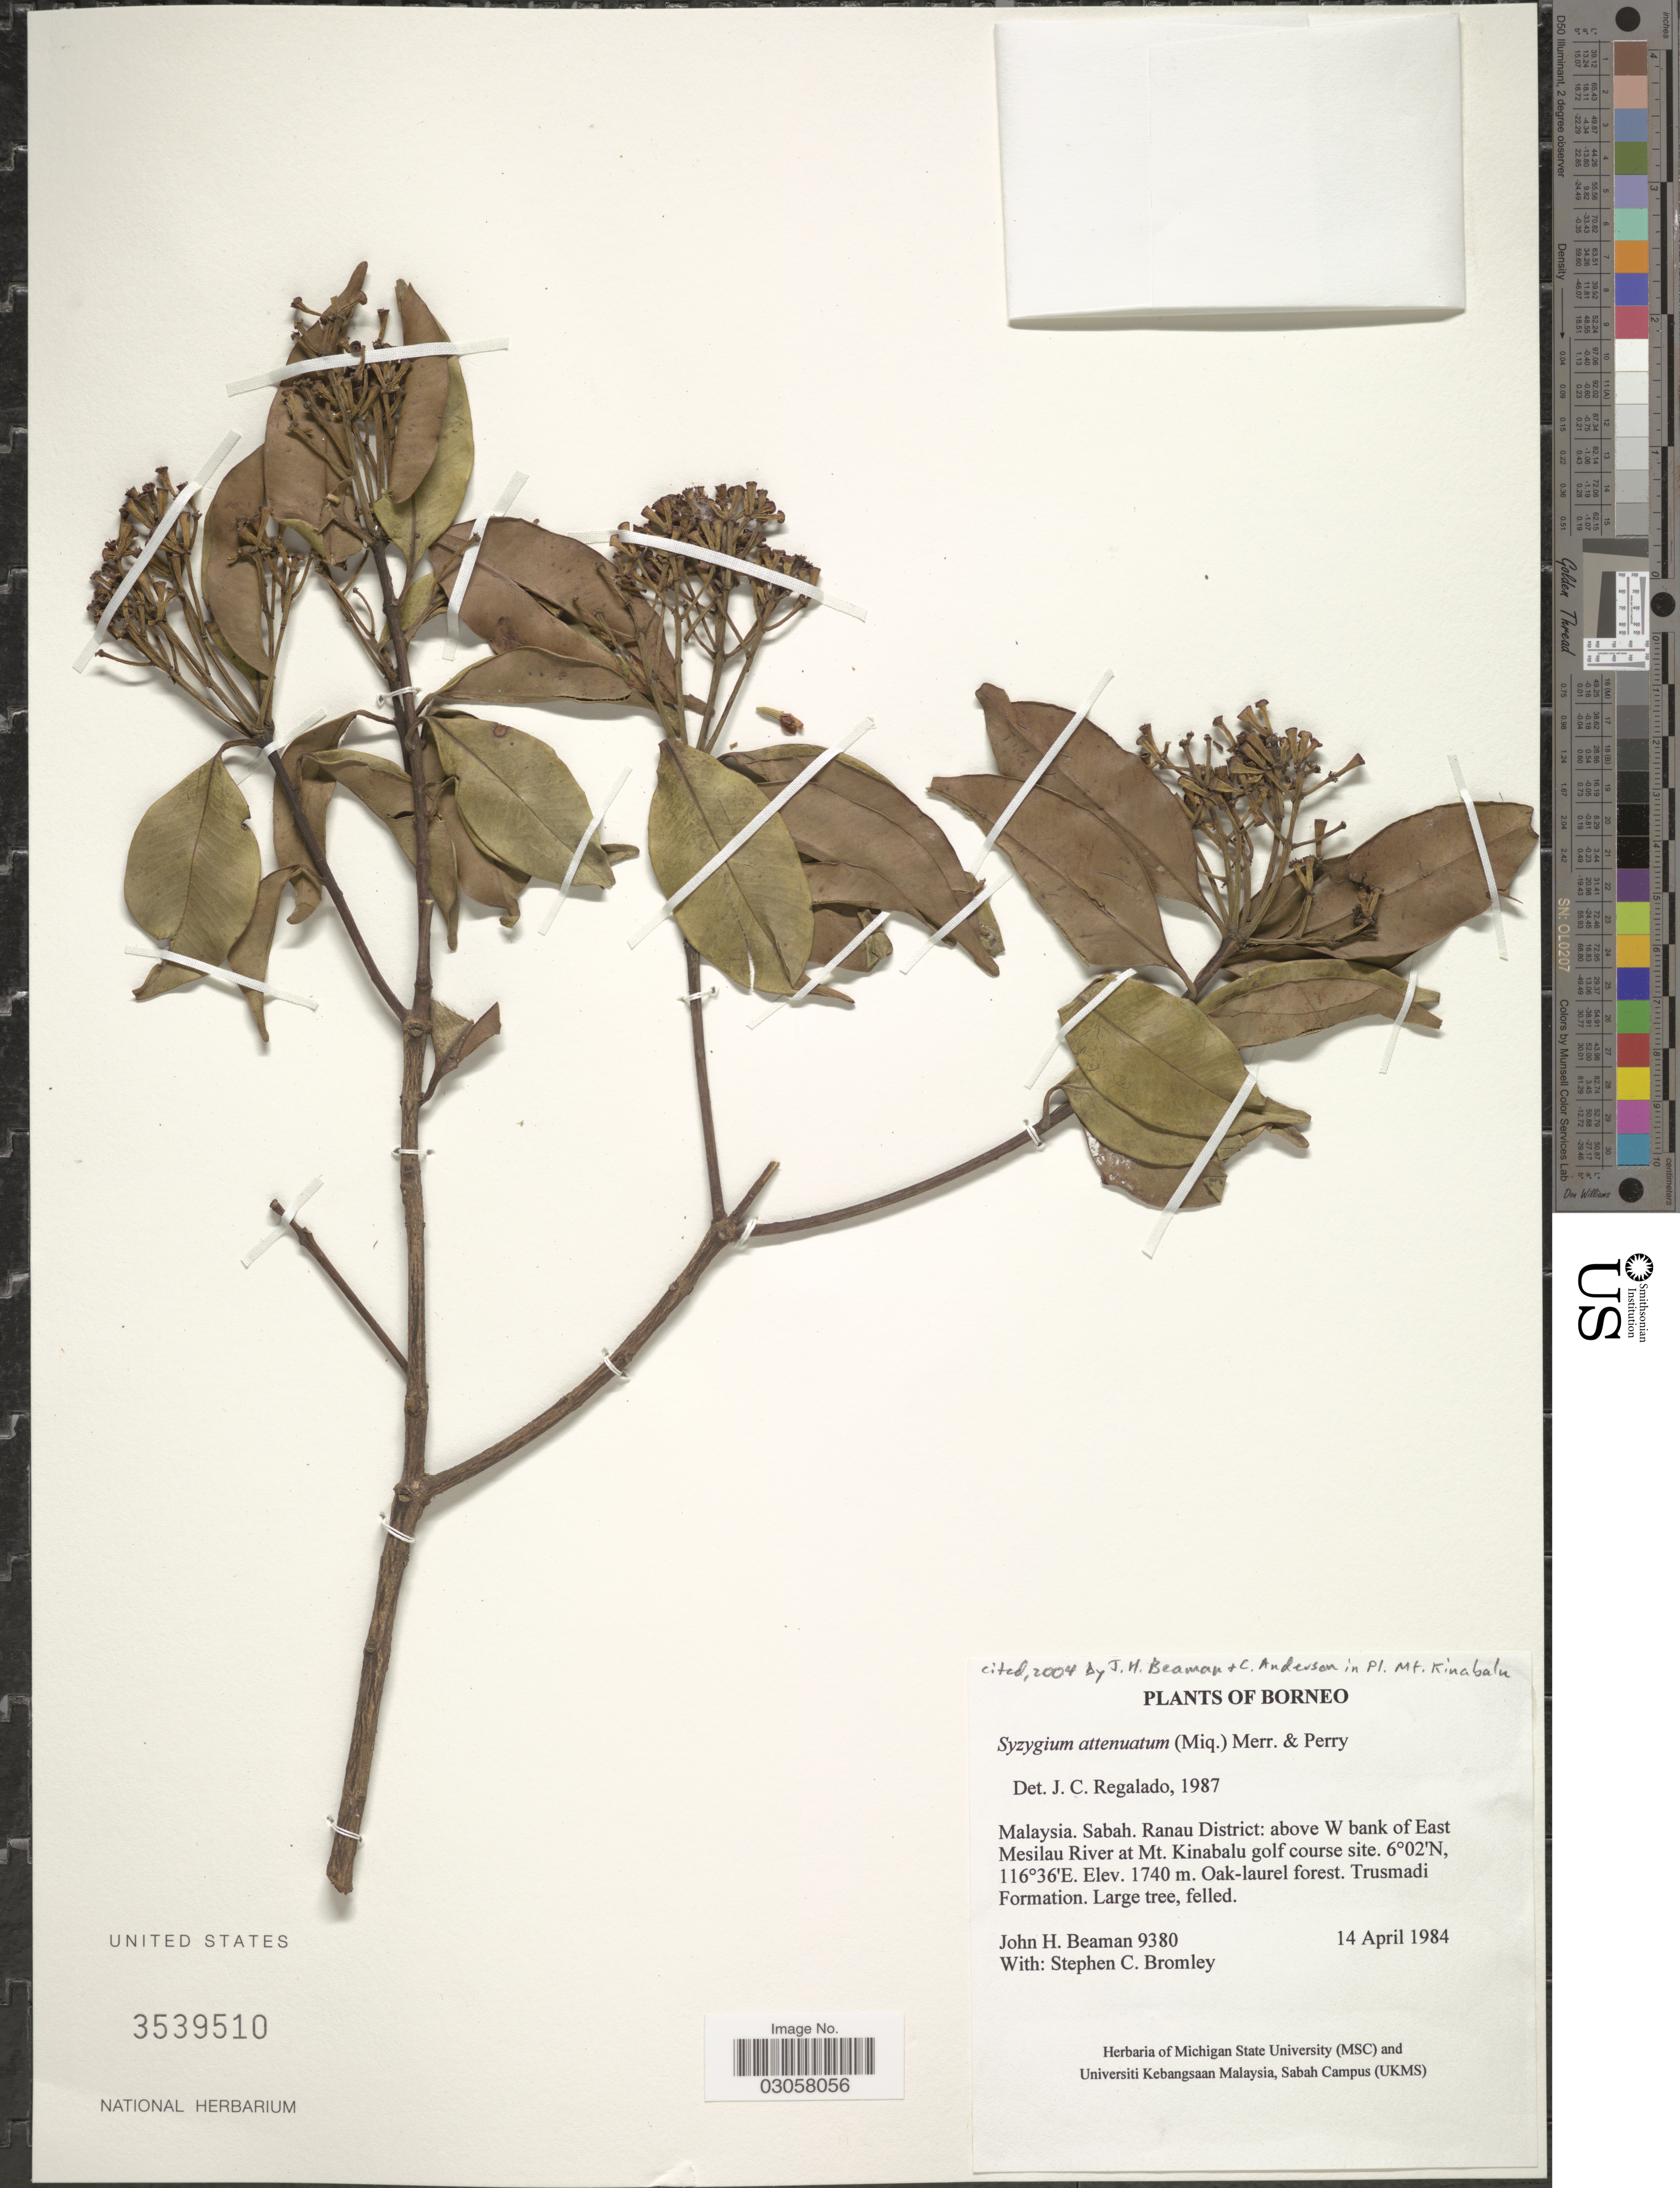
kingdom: Plantae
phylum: Tracheophyta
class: Magnoliopsida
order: Myrtales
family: Myrtaceae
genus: Syzygium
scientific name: Syzygium attenuatum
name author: (Miq.) Merr. & L.M. Perry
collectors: J. H. Beaman & S. Bromley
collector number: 9380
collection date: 1984-04-14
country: Malaysia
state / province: Sabah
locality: Borneo. Ranau District: above W bank of East Mesilau River at Mt. Kinabalu golf course site.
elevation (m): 1740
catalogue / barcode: US 3539510